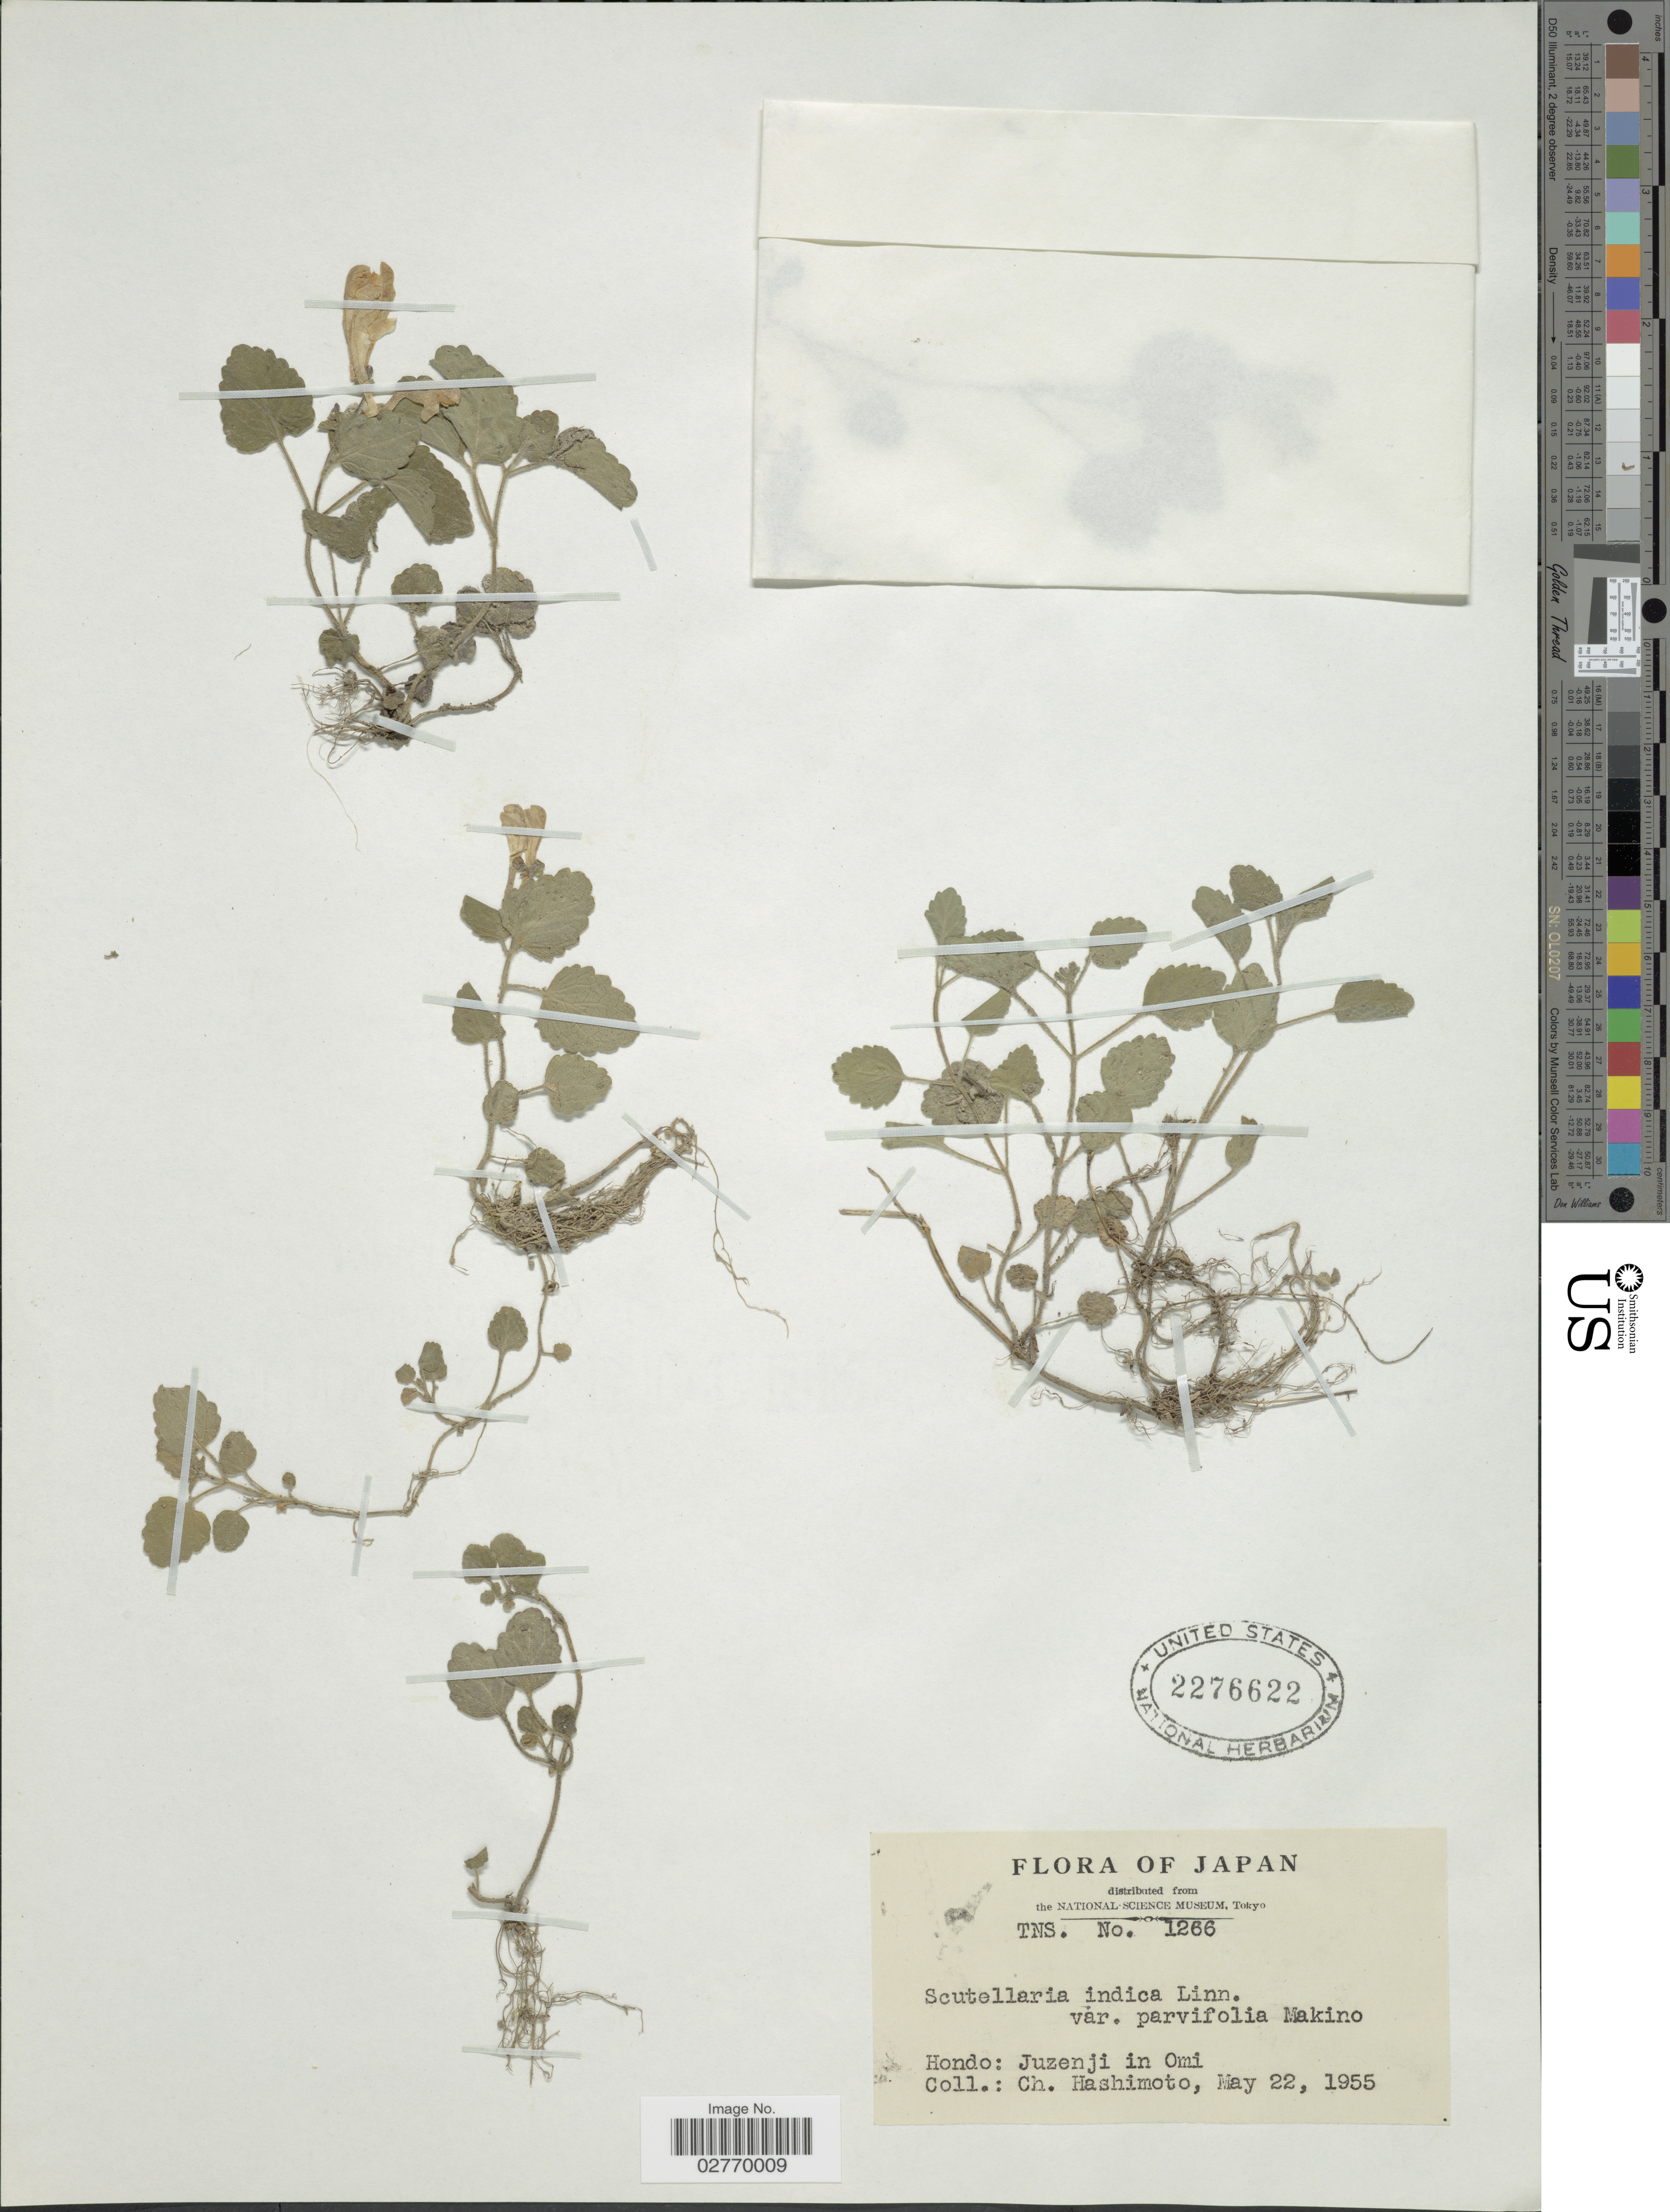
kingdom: Plantae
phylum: Tracheophyta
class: Magnoliopsida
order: Lamiales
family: Lamiaceae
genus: Scutellaria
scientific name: Scutellaria indica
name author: L.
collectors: C. Hashimoto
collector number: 1266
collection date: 1955-05-22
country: Japan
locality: Hondo: Juzenji in Omi.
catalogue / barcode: US 2276622